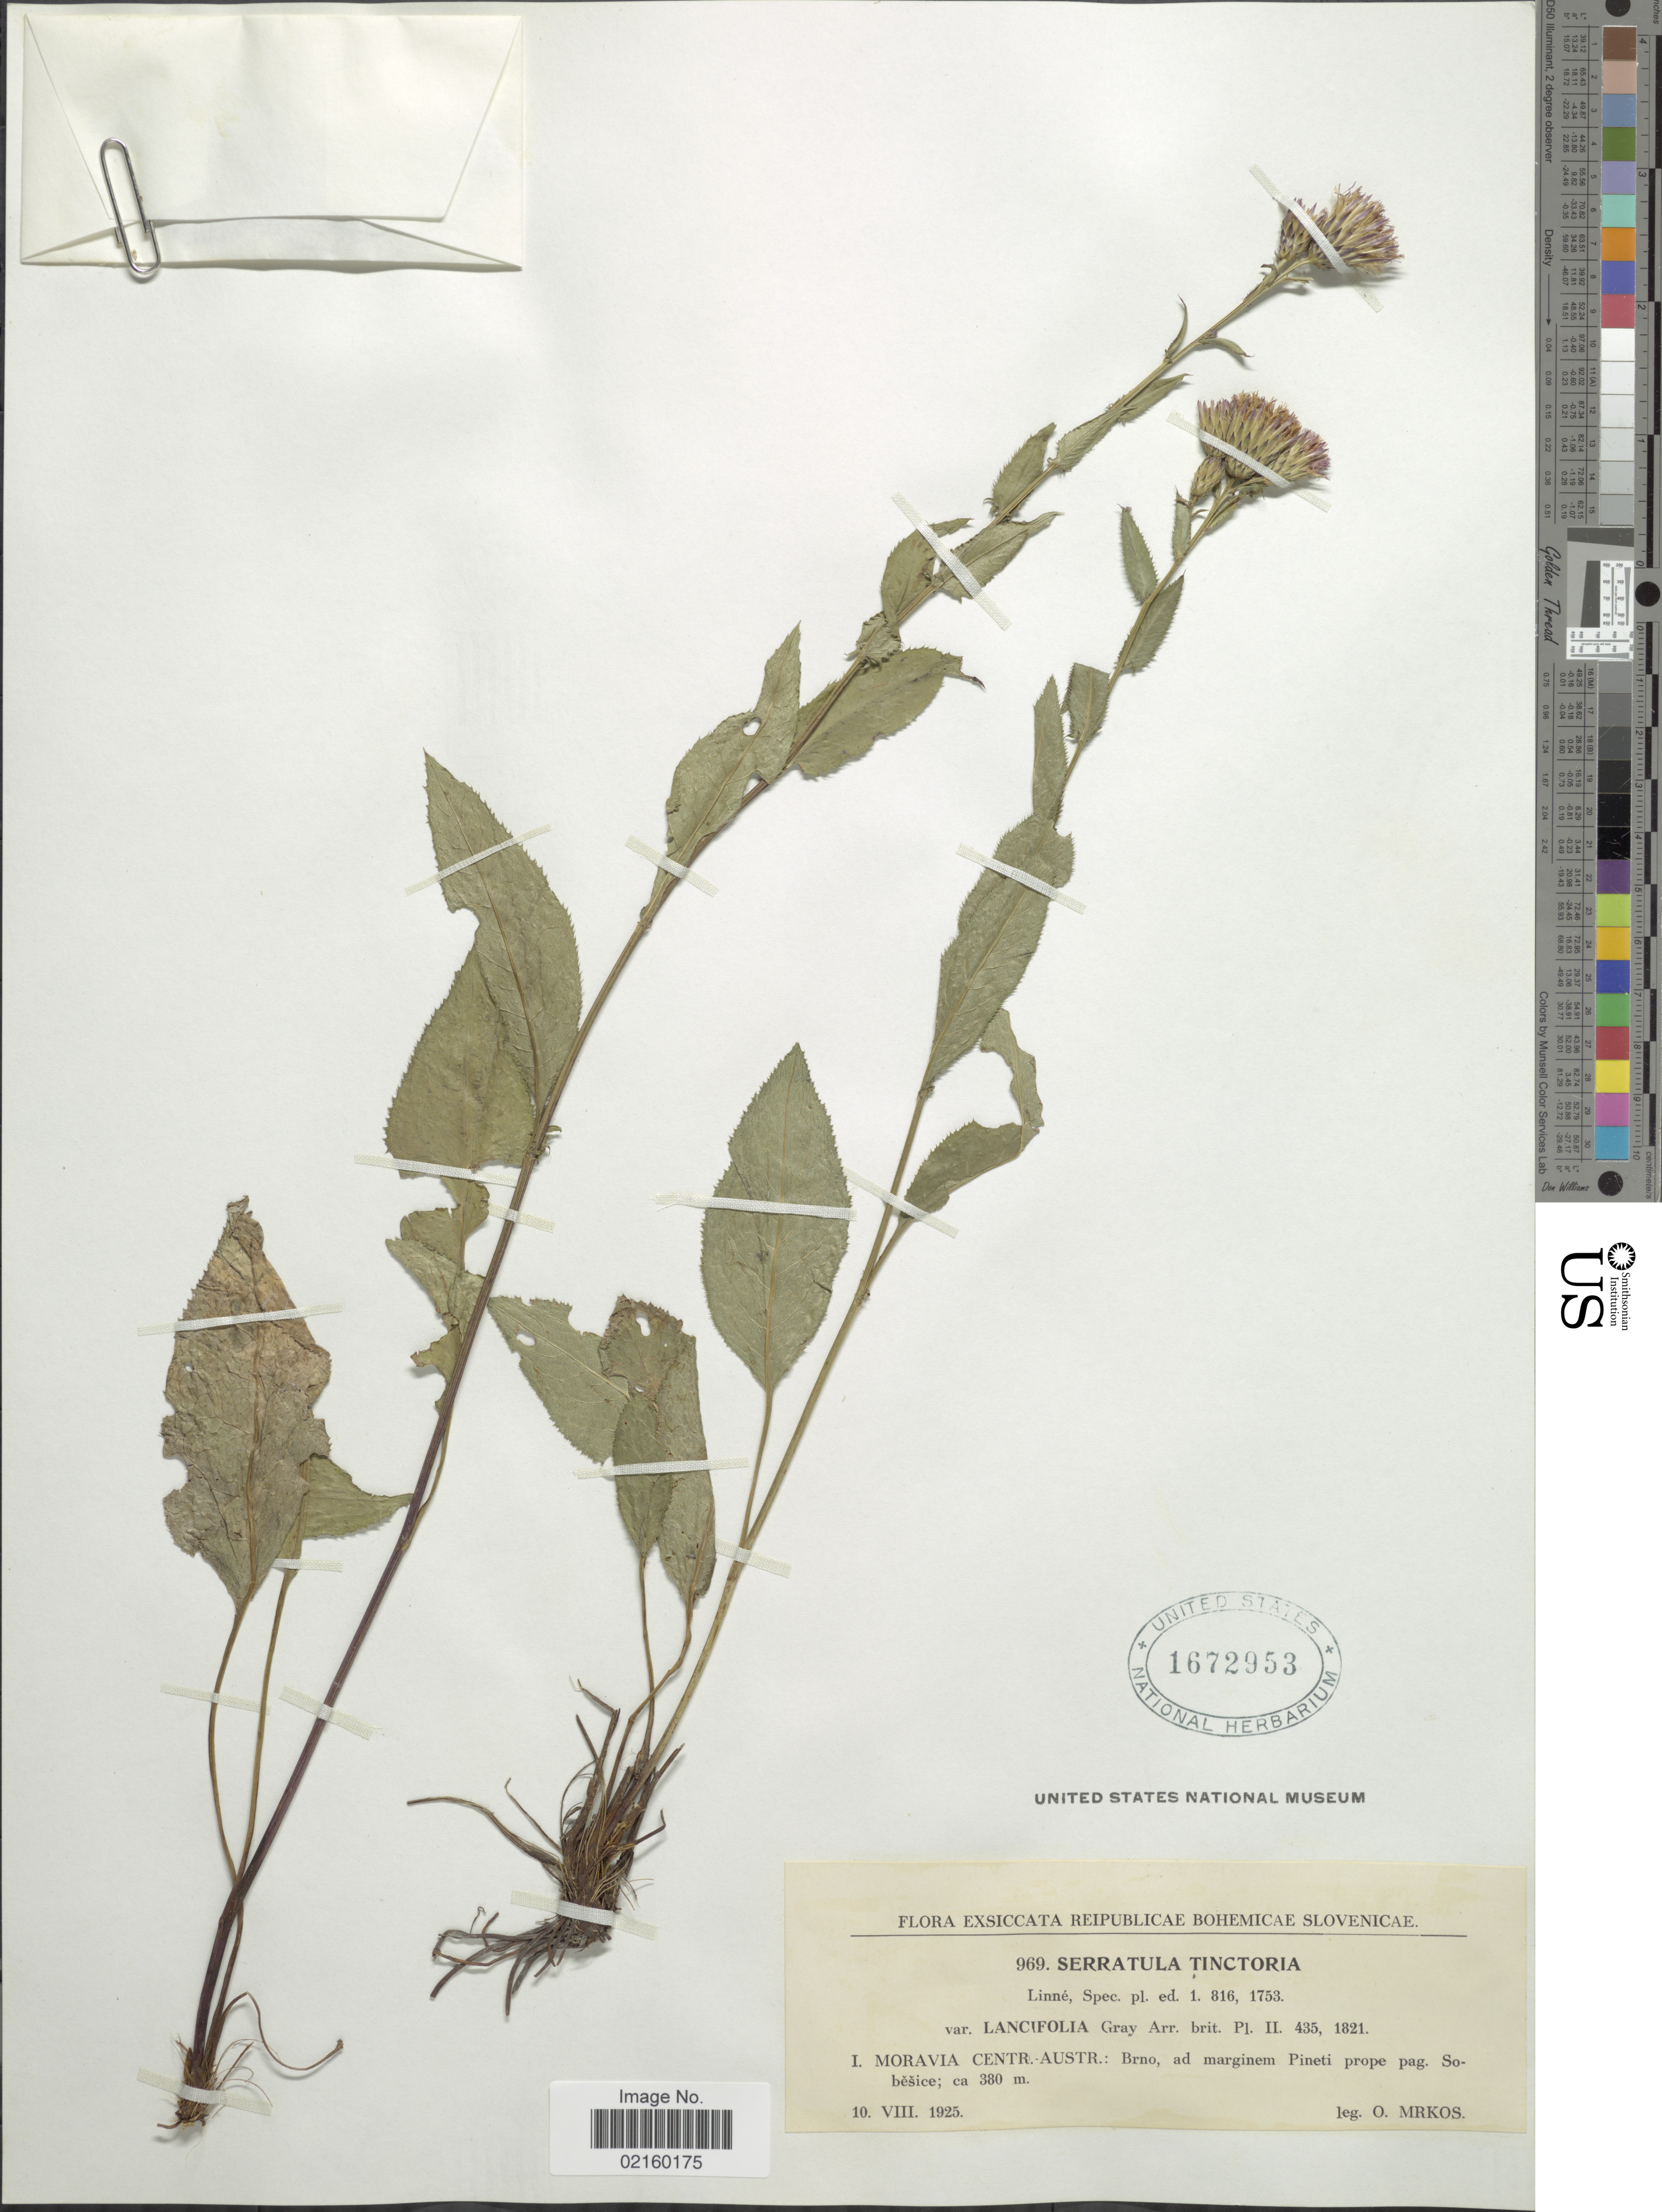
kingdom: Plantae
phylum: Tracheophyta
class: Magnoliopsida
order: Asterales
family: Asteraceae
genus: Serratula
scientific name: Serratula tinctoria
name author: L.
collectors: O. Mrkos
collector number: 969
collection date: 1925-08-10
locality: Reipublicae Bohemicae slovenicae, Moravia Centr.-Austr., Pineti prope pag. Sobesice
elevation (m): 380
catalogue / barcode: US 1672953